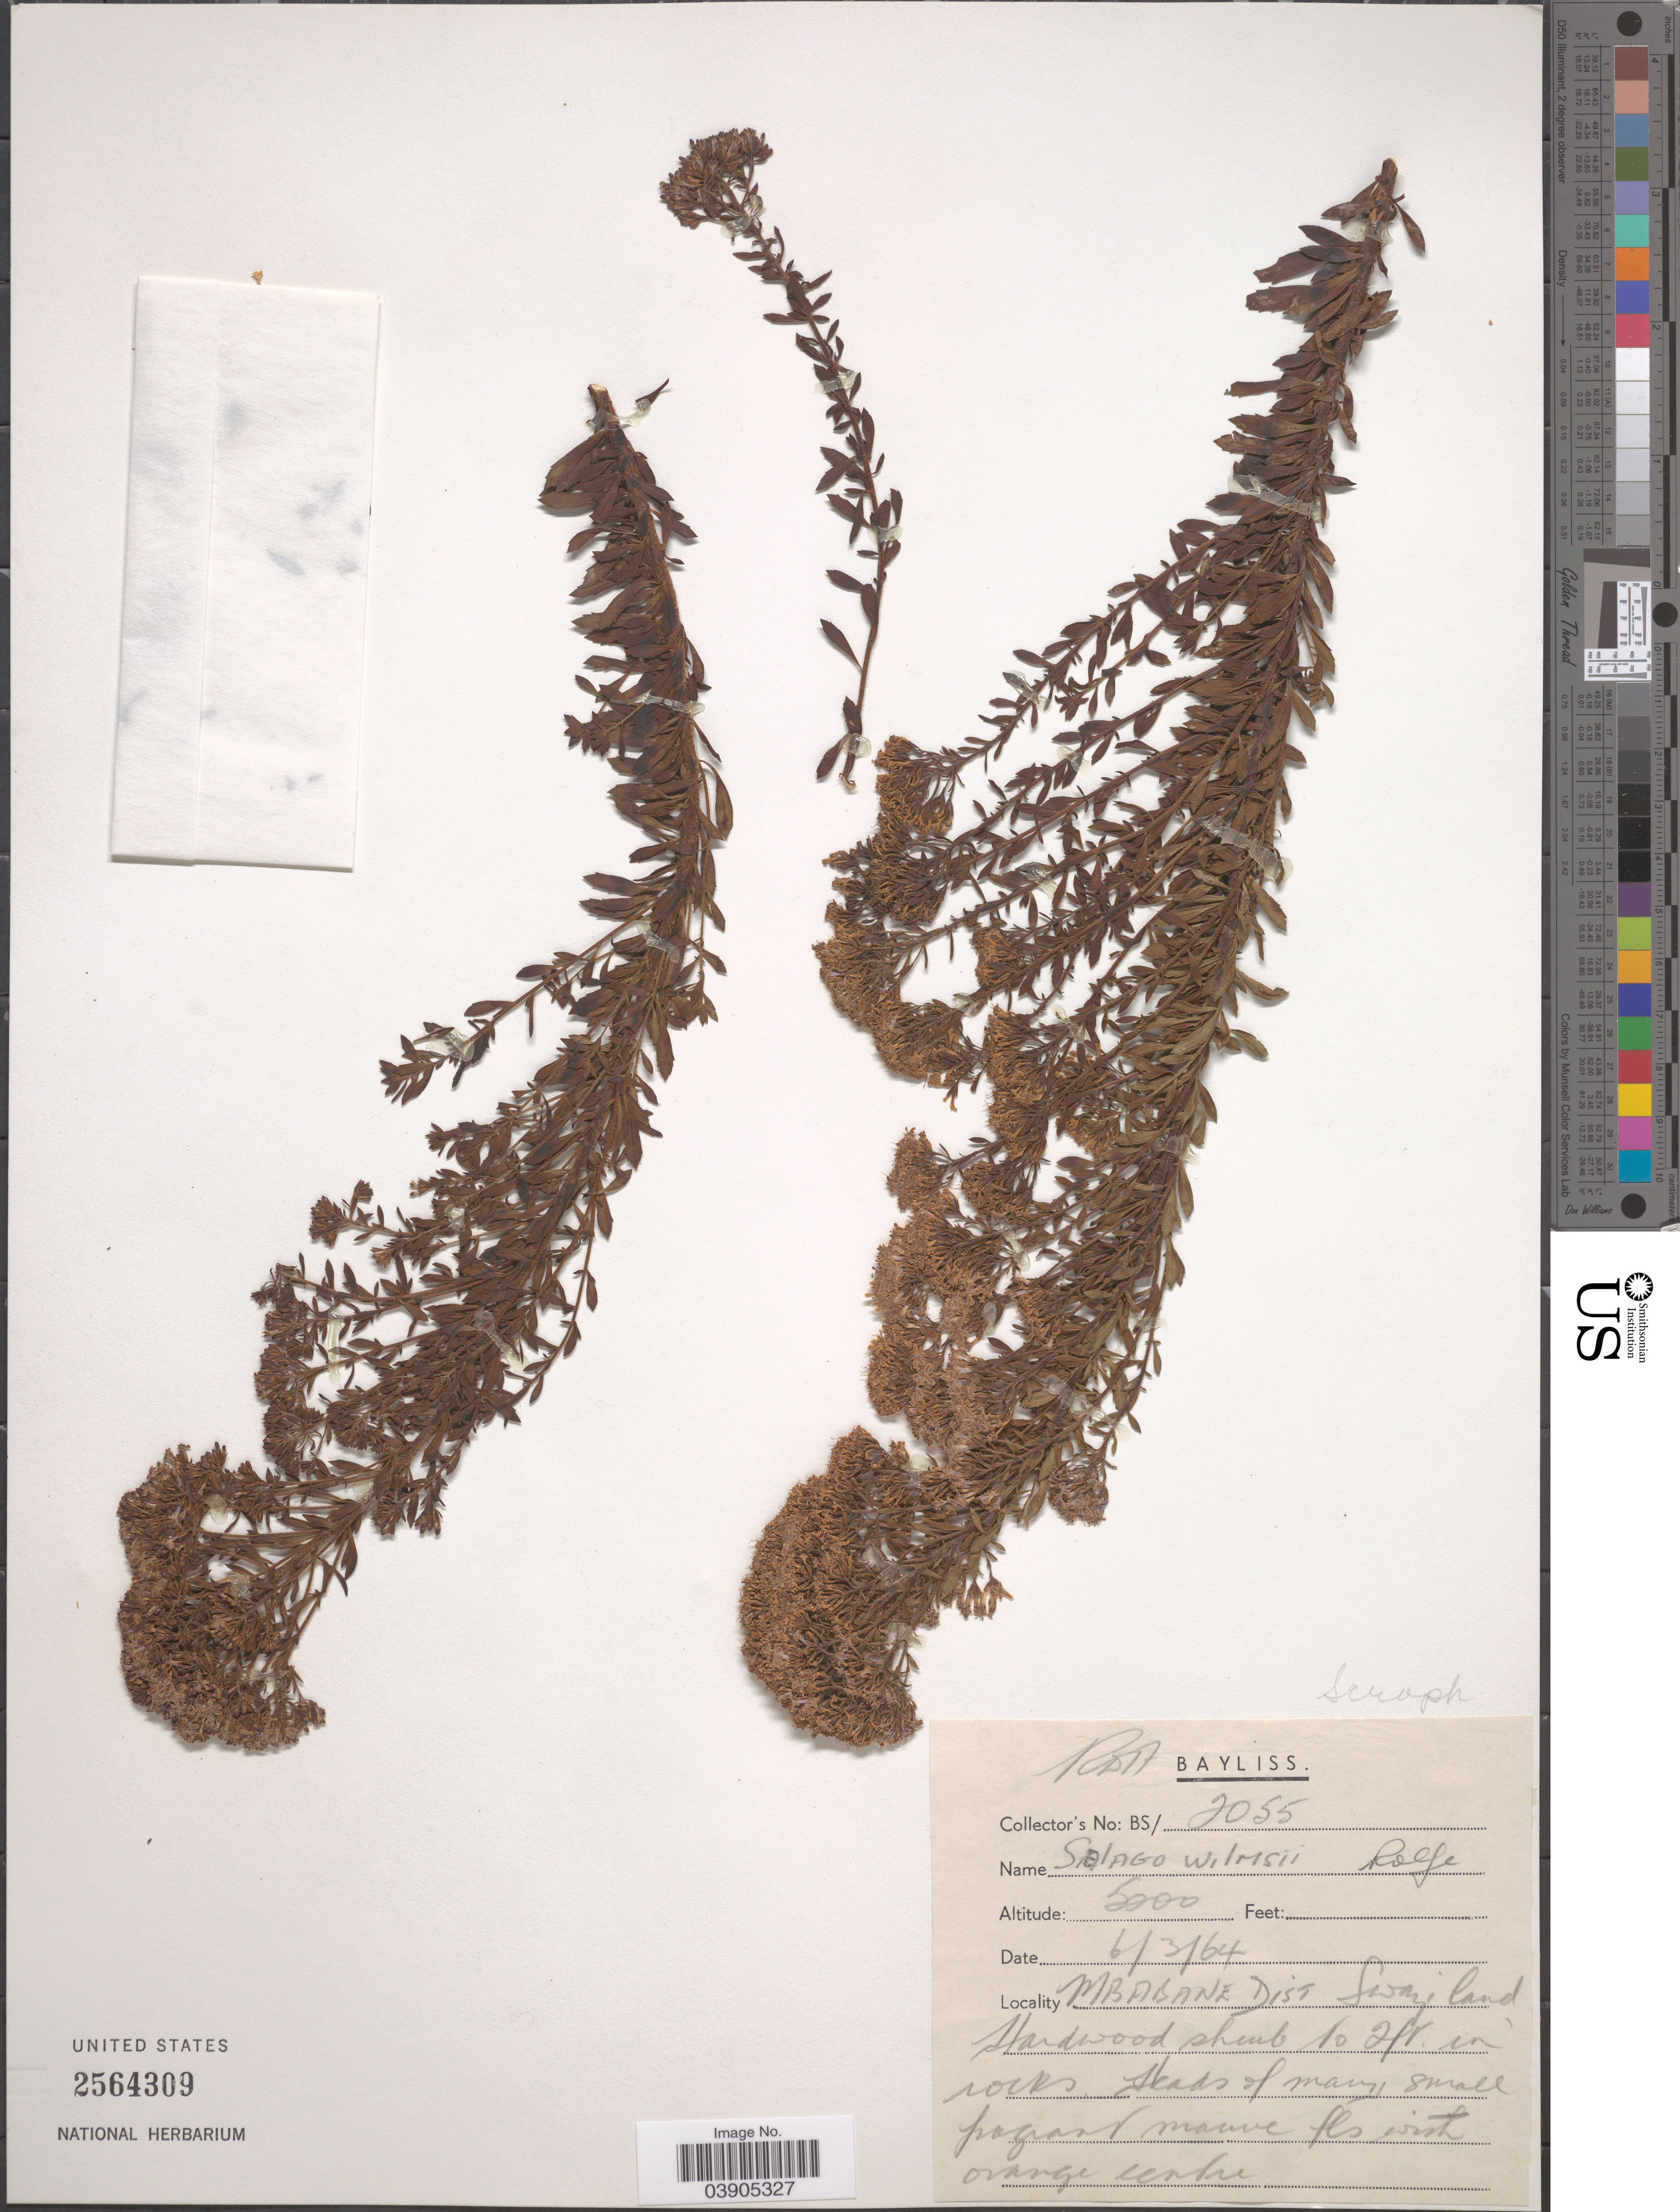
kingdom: Plantae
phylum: Tracheophyta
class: Magnoliopsida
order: Lamiales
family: Scrophulariaceae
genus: Selago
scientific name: Selago wilmsii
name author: Rolfe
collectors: R. Bayliss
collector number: BS/2055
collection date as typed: Transcribed d/m/y: 6/3/64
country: Eswatini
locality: Mbabane Dist Swazi land.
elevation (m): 1524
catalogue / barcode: US 2564309